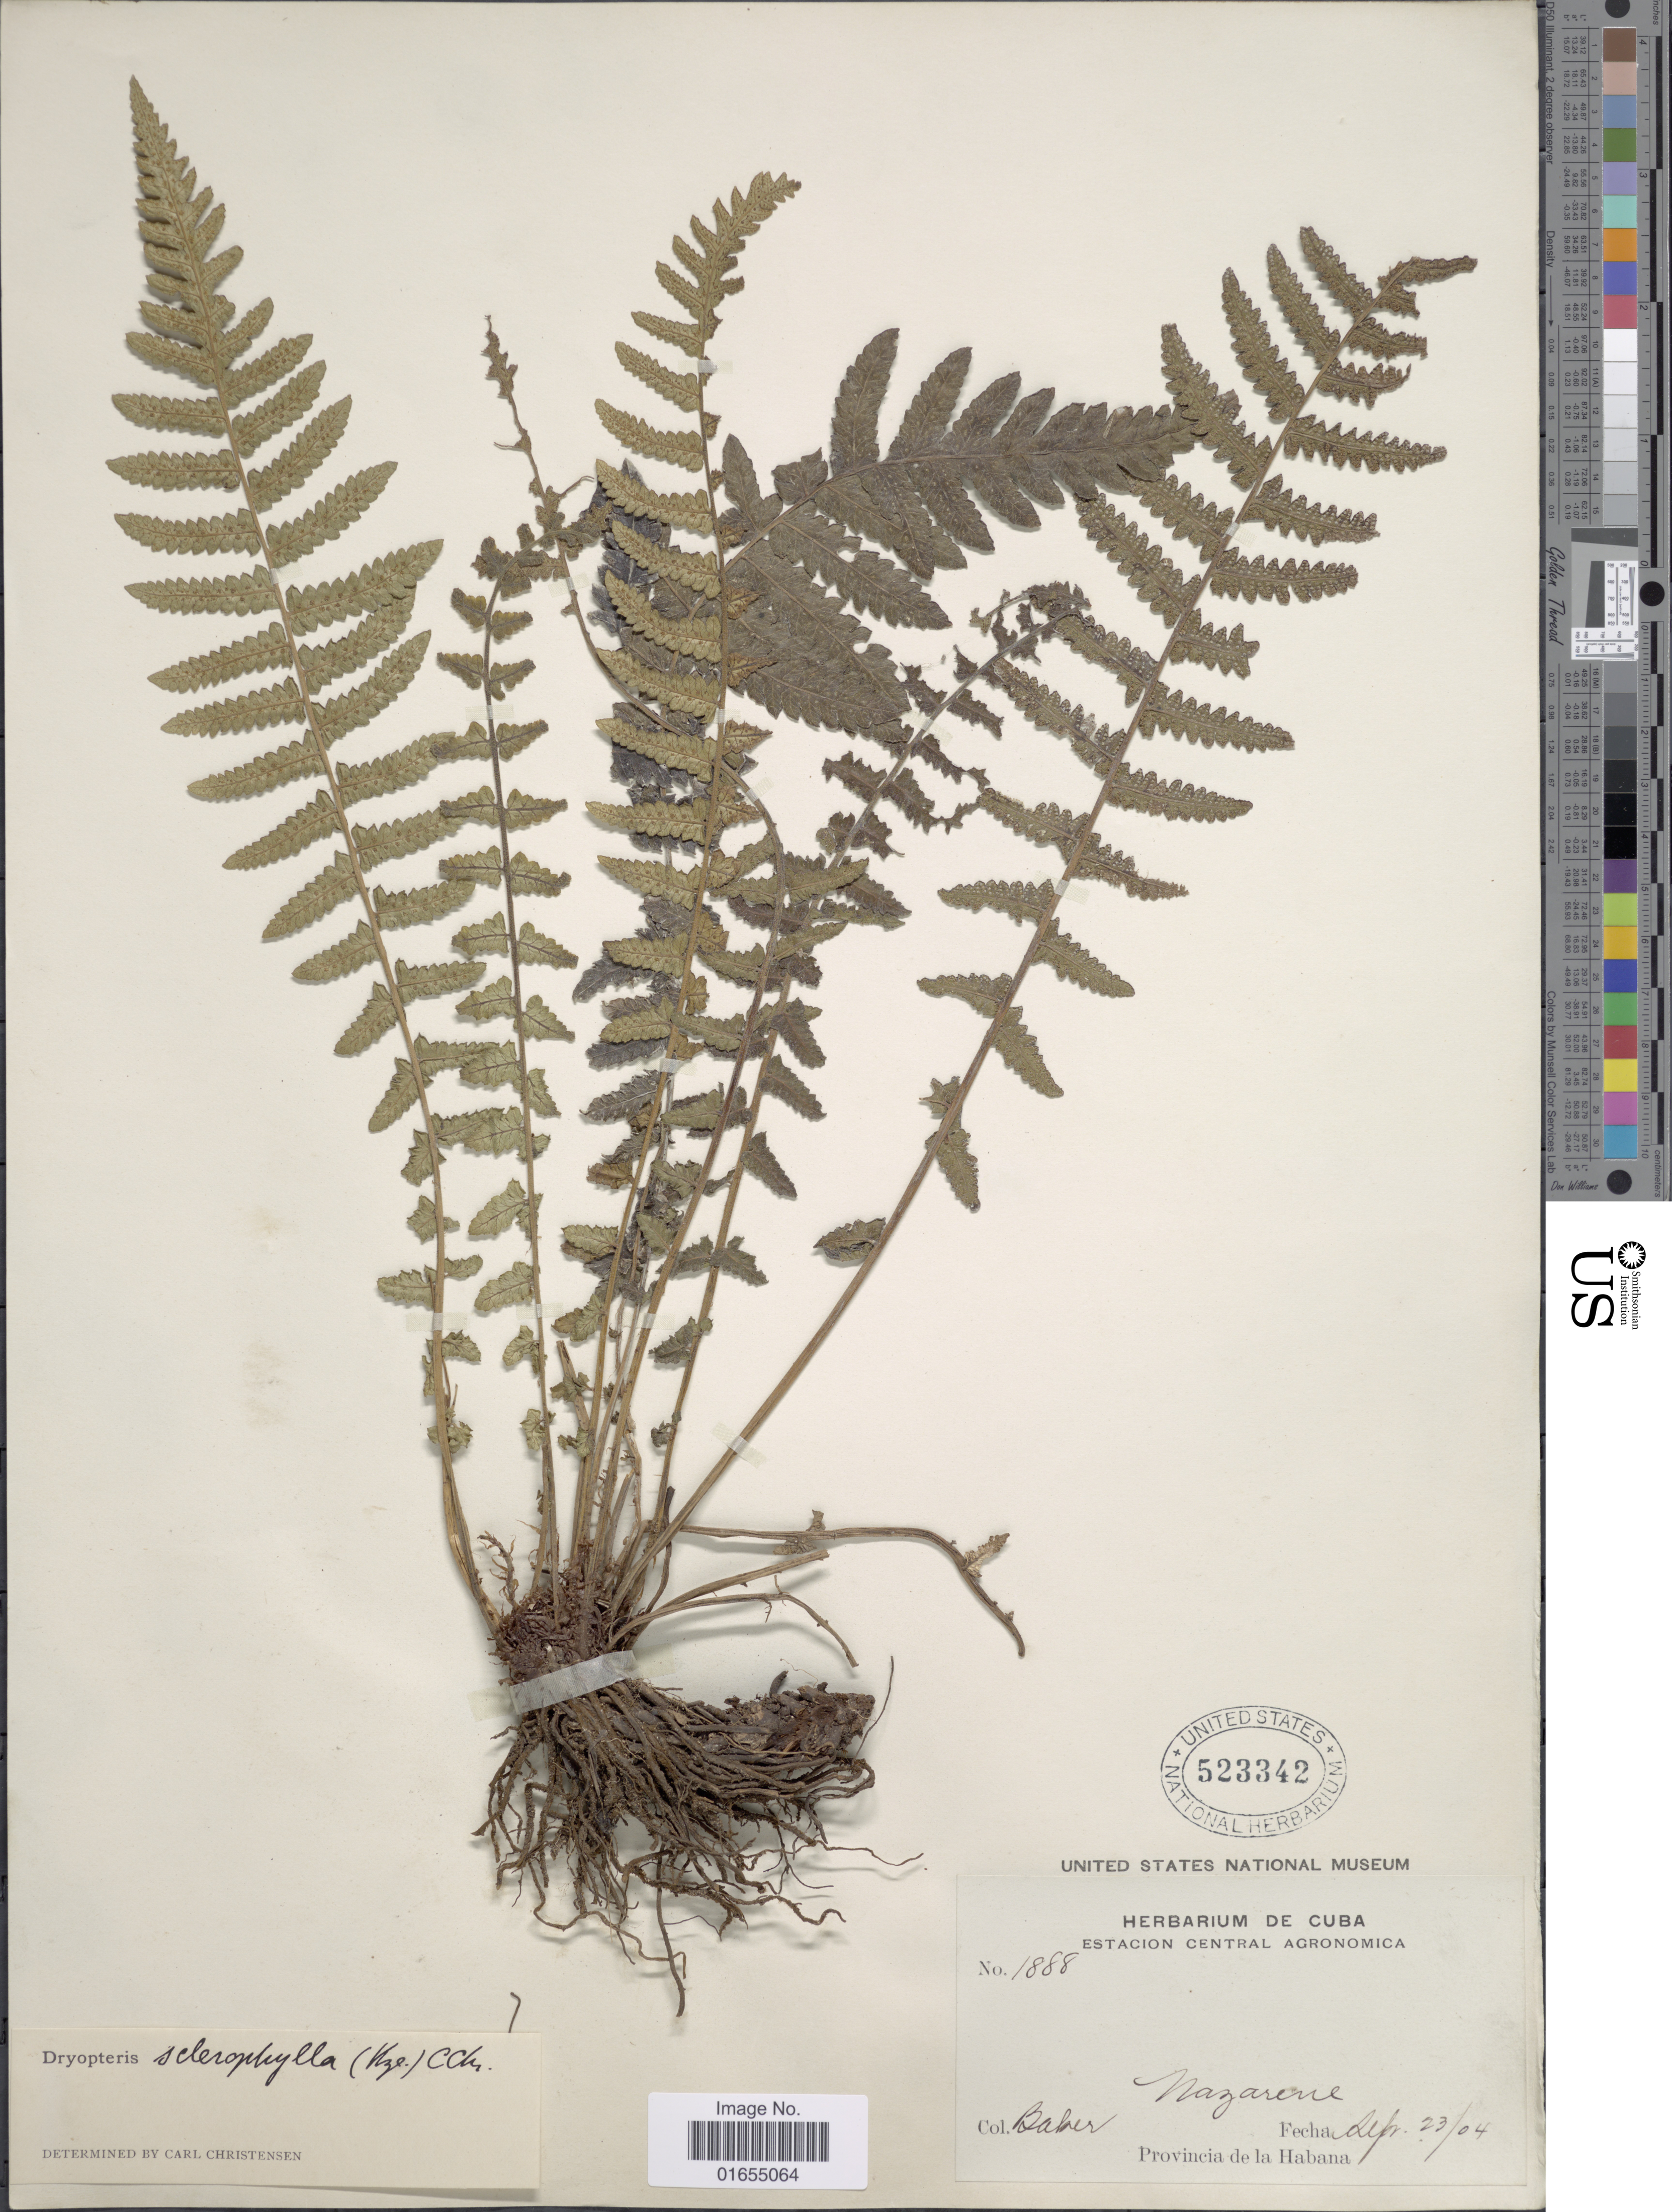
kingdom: Plantae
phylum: Tracheophyta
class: Polypodiopsida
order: Polypodiales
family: Thelypteridaceae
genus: Goniopteris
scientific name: Goniopteris sclerophylla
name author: (Poepp.) C.V. Morton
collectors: -- Baker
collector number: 1888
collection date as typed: Transcribed d/m/y: 23/9/4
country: Cuba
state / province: La Habana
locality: Nazarene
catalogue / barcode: US 523342